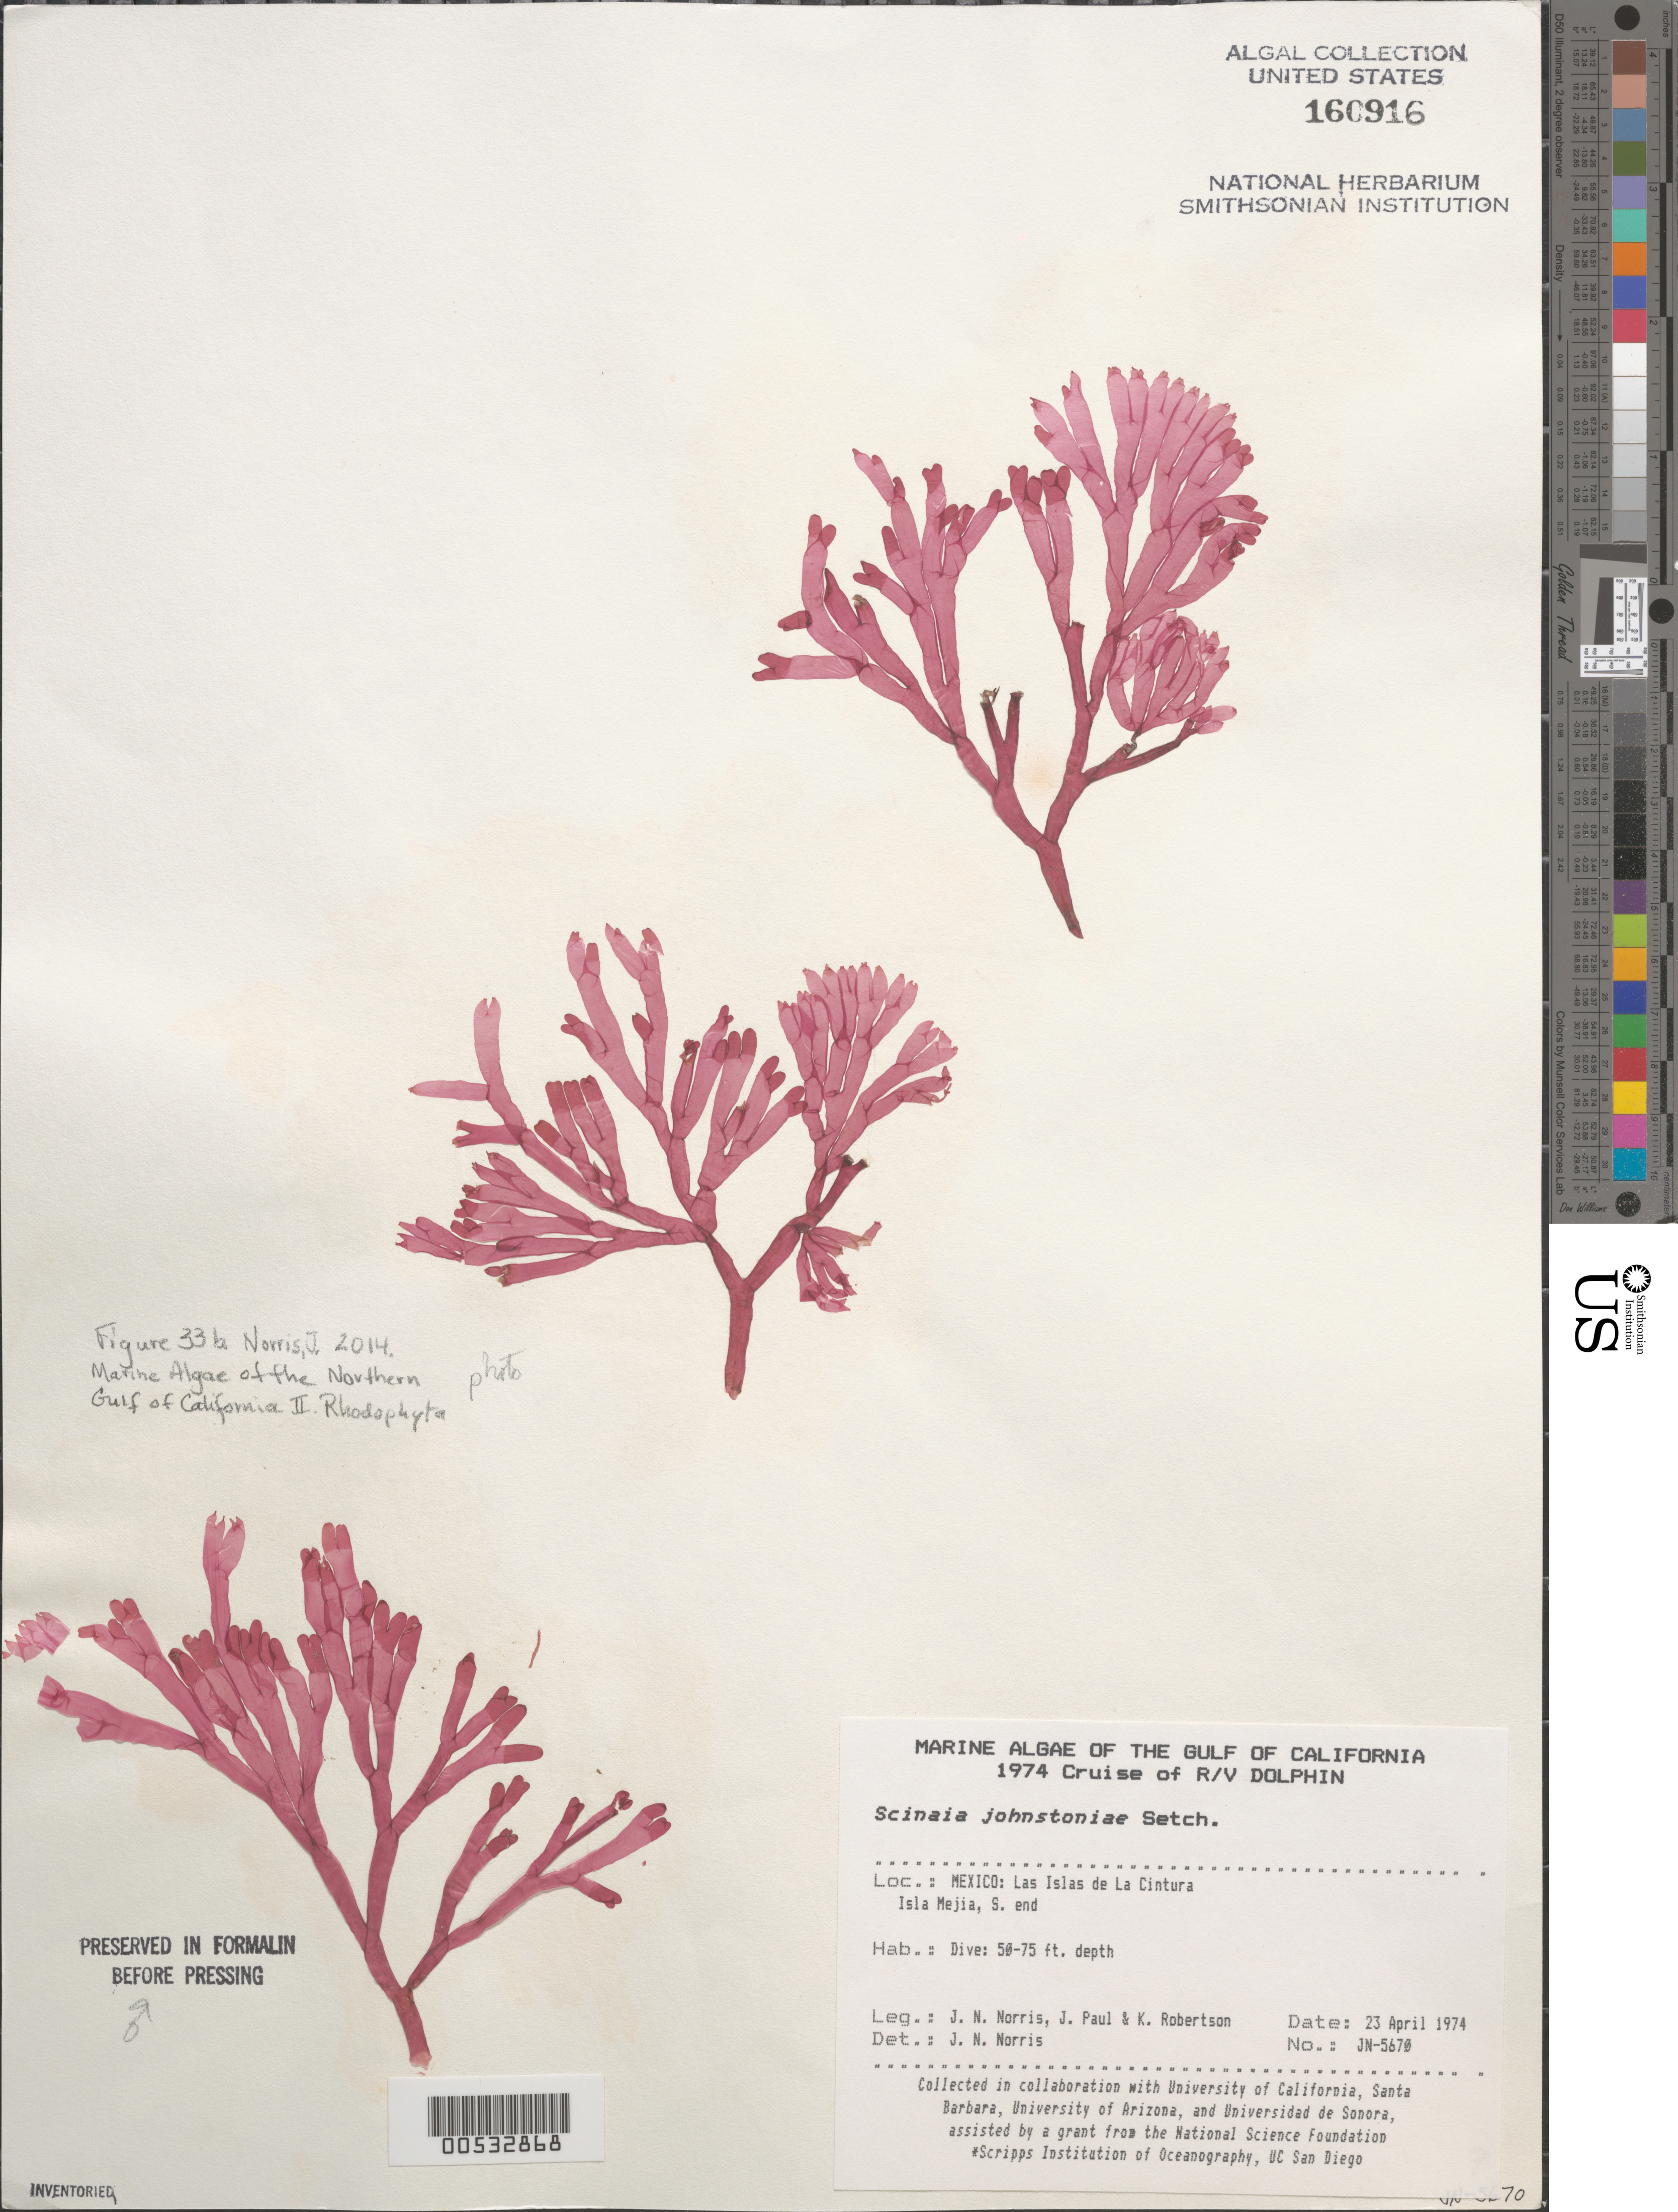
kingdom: Plantae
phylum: Rhodophyta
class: Florideophyceae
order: Nemaliales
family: Scinaiaceae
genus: Scinaia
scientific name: Scinaia johnstoniae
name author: Setch.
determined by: Norris, James N.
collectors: J. N. Norris, J. Paul & K. Robertson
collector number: JN-5670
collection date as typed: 23 Apr 1974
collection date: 1974-04-23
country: Mexico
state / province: Baja California Norte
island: Isla Mejia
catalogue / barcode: US 160916